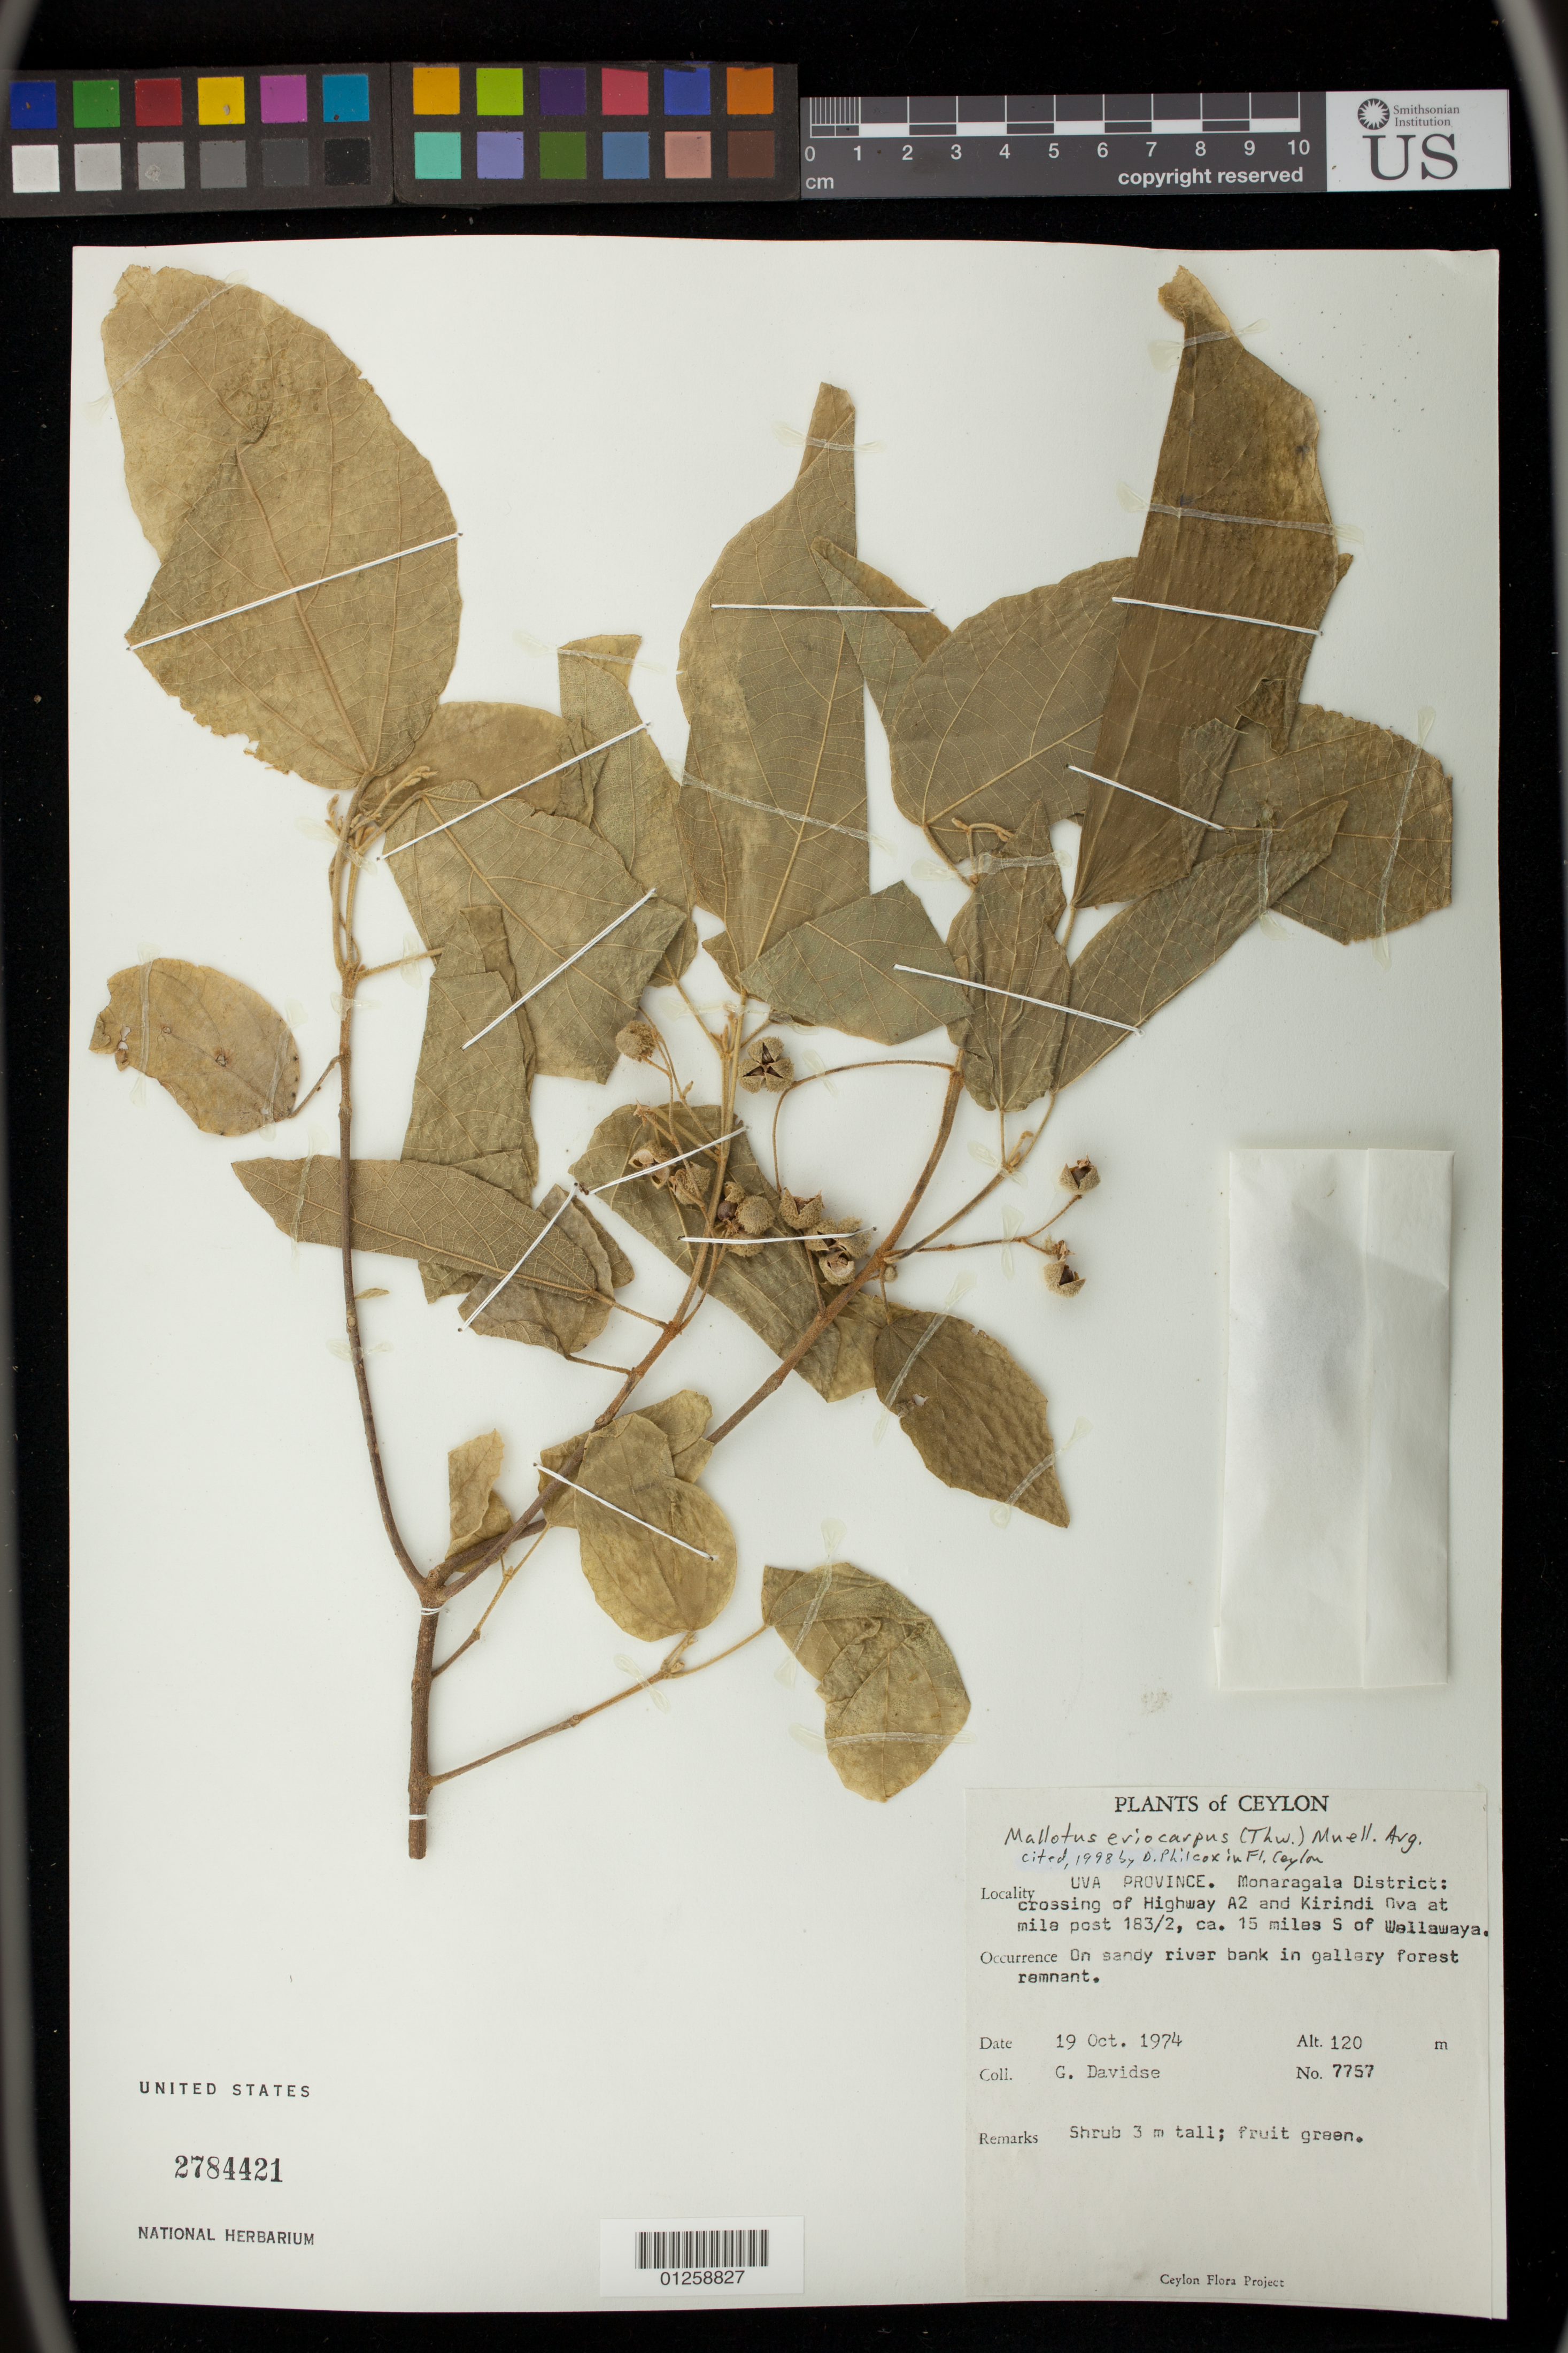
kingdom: Plantae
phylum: Tracheophyta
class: Magnoliopsida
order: Malpighiales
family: Euphorbiaceae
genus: Mallotus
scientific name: Mallotus eriocarpus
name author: (Thwaites) Müll. Arg.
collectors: G. Davidse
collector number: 7757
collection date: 1947-10-19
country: Sri Lanka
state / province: Uva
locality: Uva Province. Monaragala District: crossing of Highway A2 and Kirindi Ova at mile post 183/2, ca. 15 miles S of Wellaway.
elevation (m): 120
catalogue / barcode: US 2784421